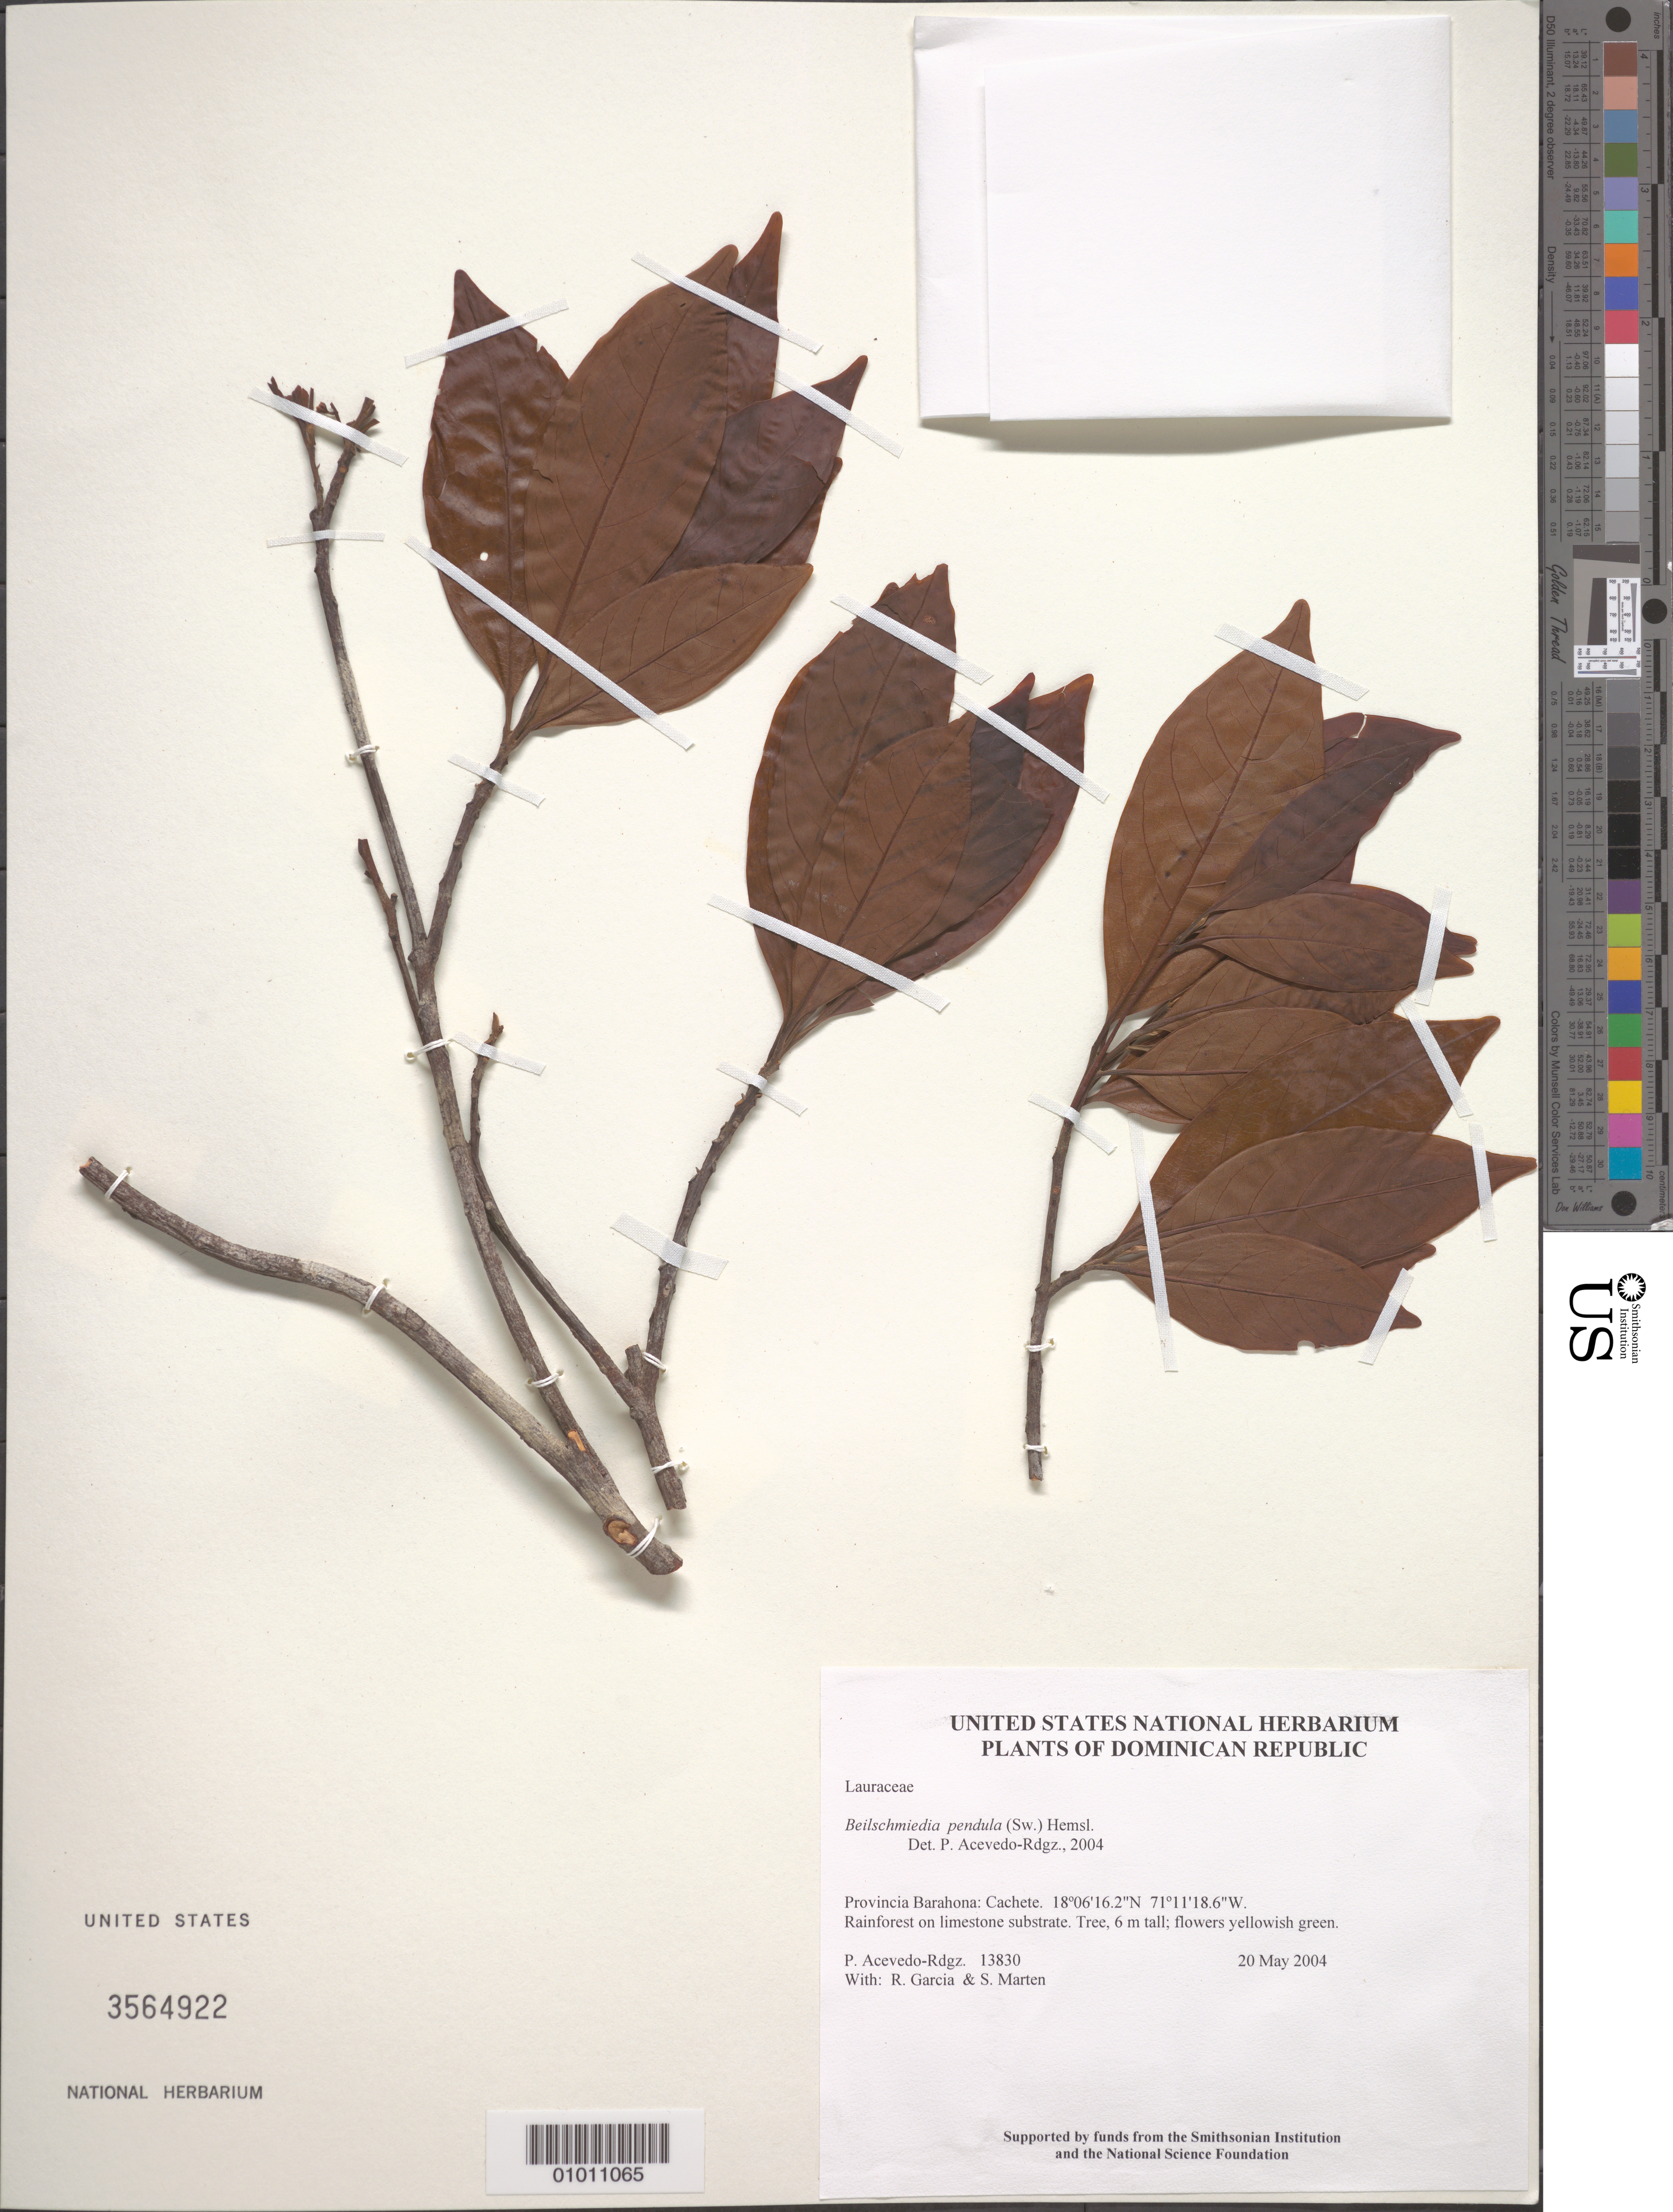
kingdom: Plantae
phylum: Tracheophyta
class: Magnoliopsida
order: Laurales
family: Lauraceae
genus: Beilschmiedia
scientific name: Beilschmiedia pendula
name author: (Sw.) Hemsl.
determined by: Acevedo-Rodríguez, P., (BOT), Smithsonian Institution - National Museum of Natural History (UNITED STATES)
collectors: P. Acevedo-Rodr., R. G. García & S. Marten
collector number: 13830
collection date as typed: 20 May 2004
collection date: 2004-05-20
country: Dominican Republic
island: Hispaniola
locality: Provincia Barahona: Cachete.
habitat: Rainforest on limestone substrate.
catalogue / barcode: US 3564922